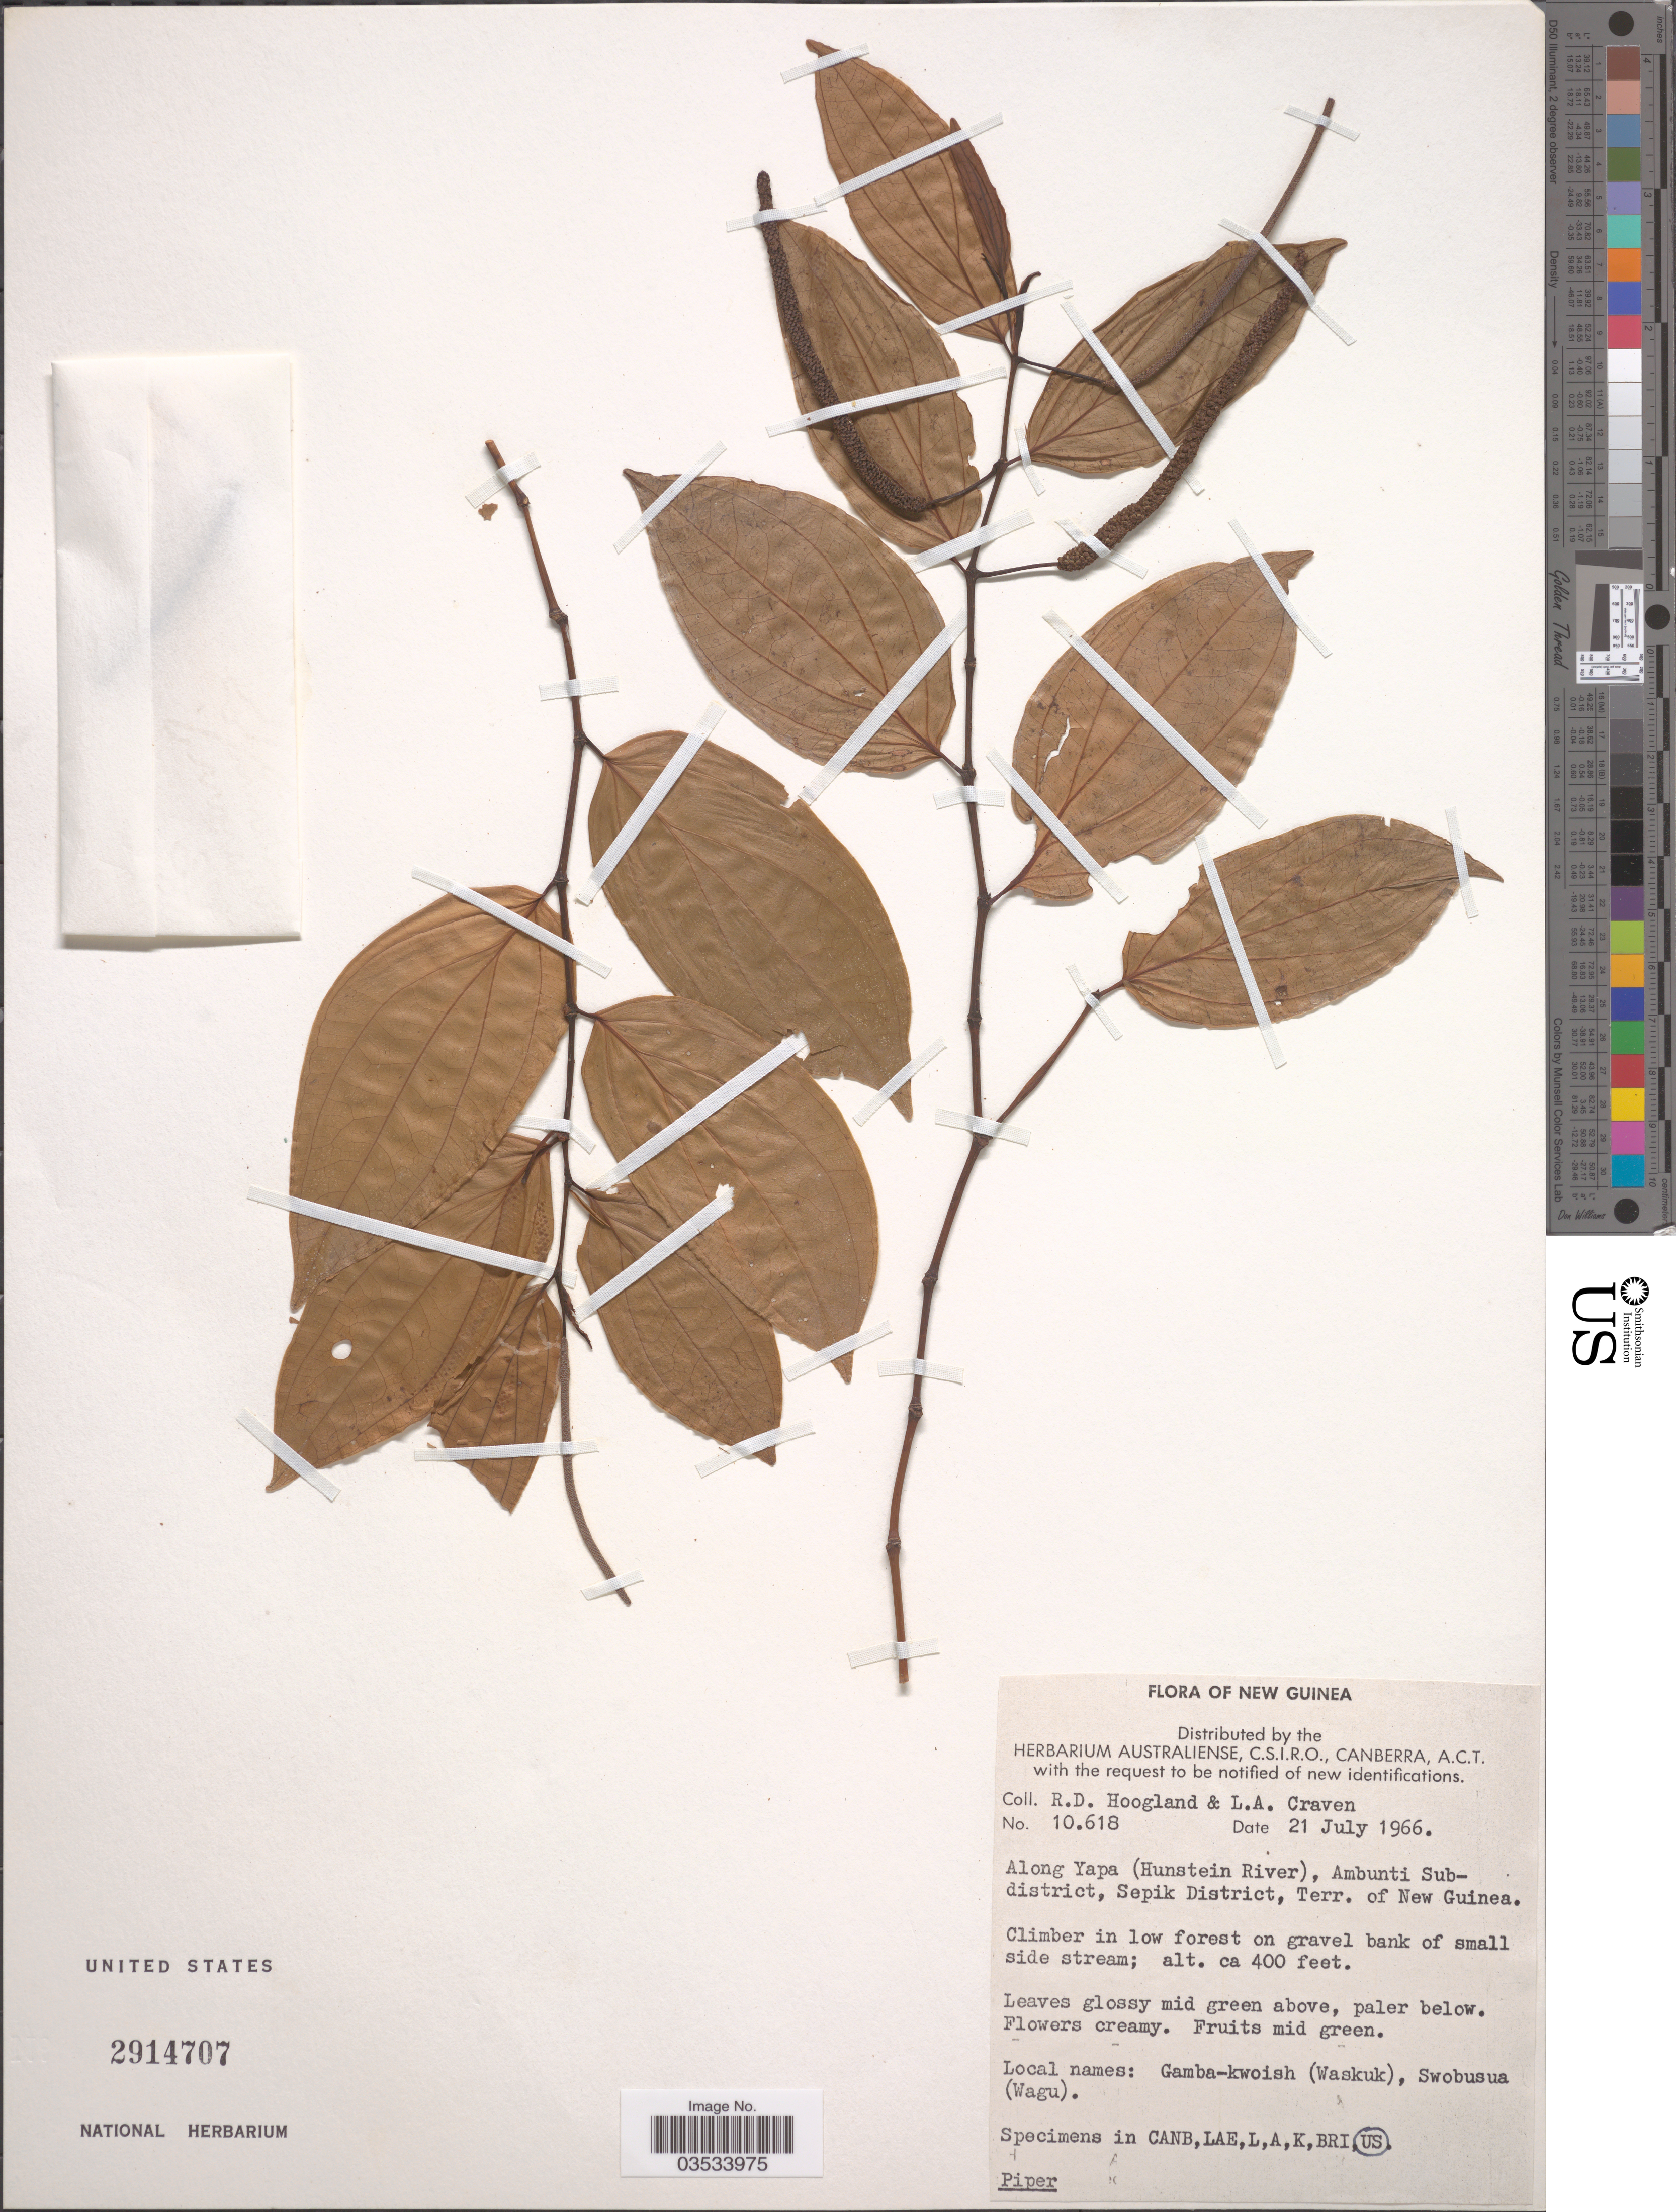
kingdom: Plantae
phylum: Tracheophyta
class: Magnoliopsida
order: Piperales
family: Piperaceae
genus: Piper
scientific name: Piper sp.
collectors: R. D. Hoogland & L. A. Craven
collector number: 10618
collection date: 1966-07-21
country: Papua New Guinea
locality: New Guinea. Along Yapa (Hunstein River), Ambunti Subdistrict, Sepik District, Terr. of New Guinea.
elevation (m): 122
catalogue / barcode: US 2914707